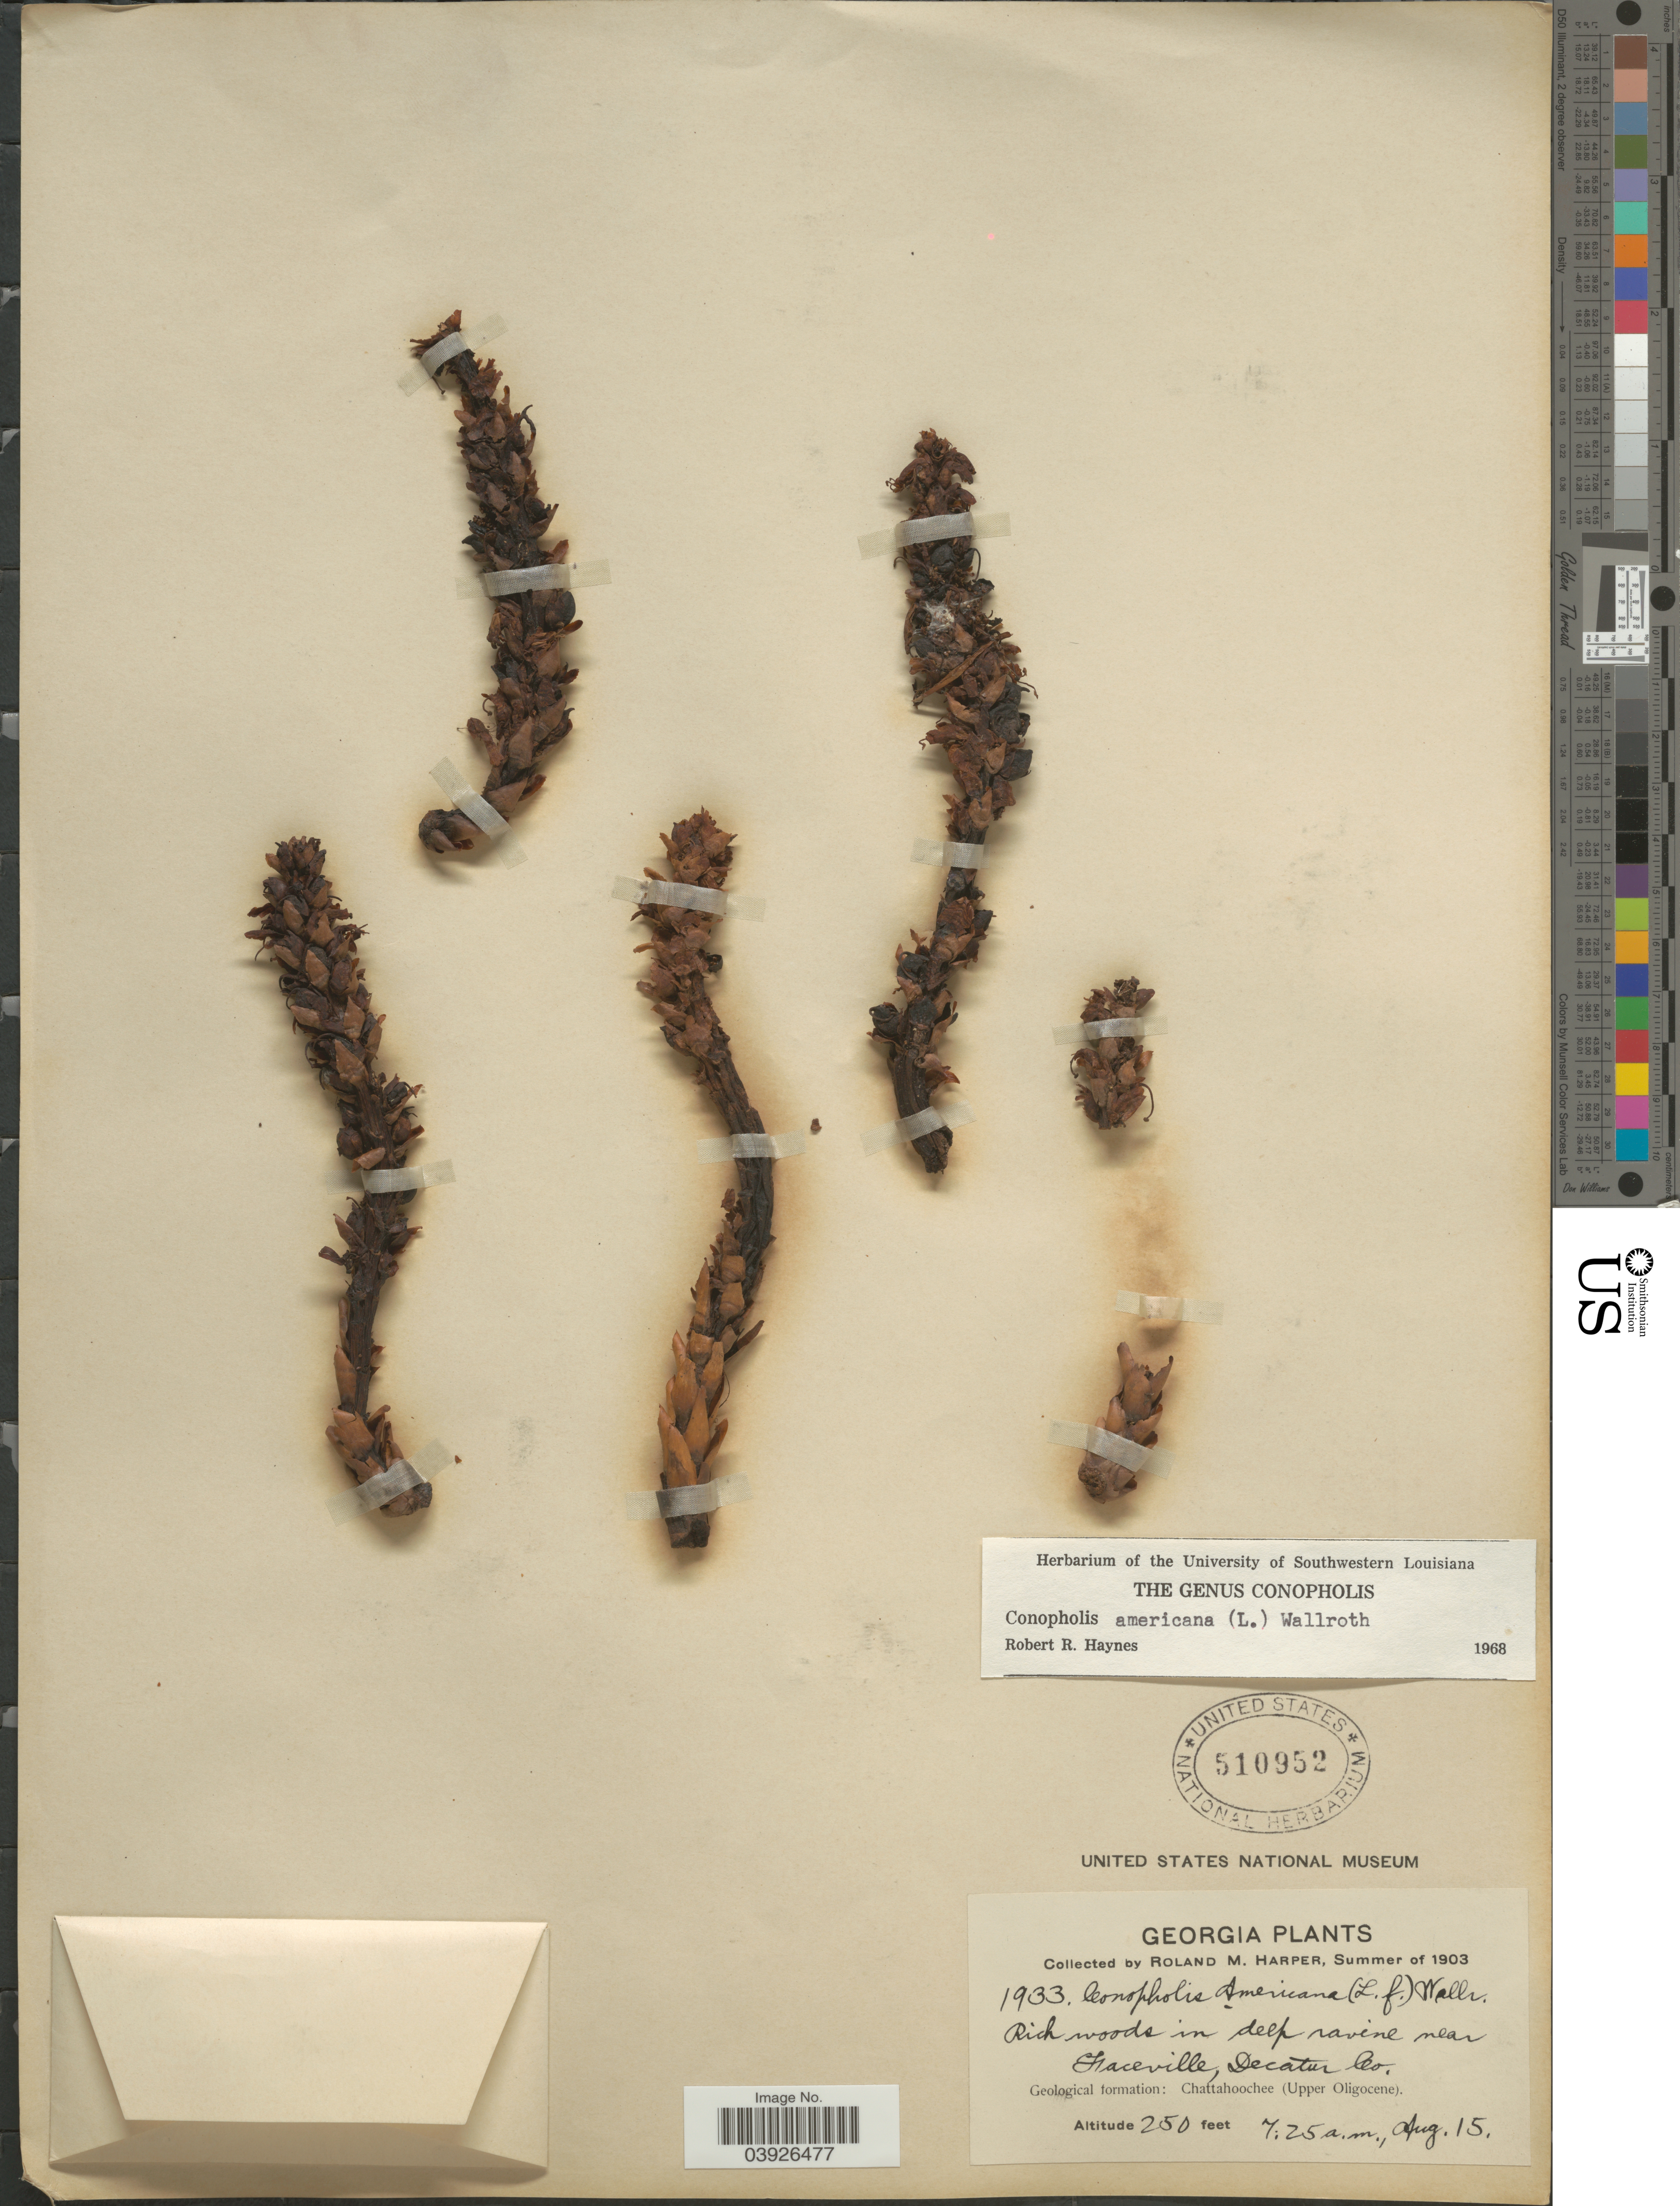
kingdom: Plantae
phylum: Tracheophyta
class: Magnoliopsida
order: Lamiales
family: Orobanchaceae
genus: Conopholis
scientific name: Conopholis americana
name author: (L. f.) Wallr.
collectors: R. M. Harper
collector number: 1933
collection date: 1903-08-15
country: United States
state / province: Georgia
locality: Faceville, Decatur Co. Geological formation: Chattahoochee (Upper Oligocene).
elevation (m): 76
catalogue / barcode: US 510952